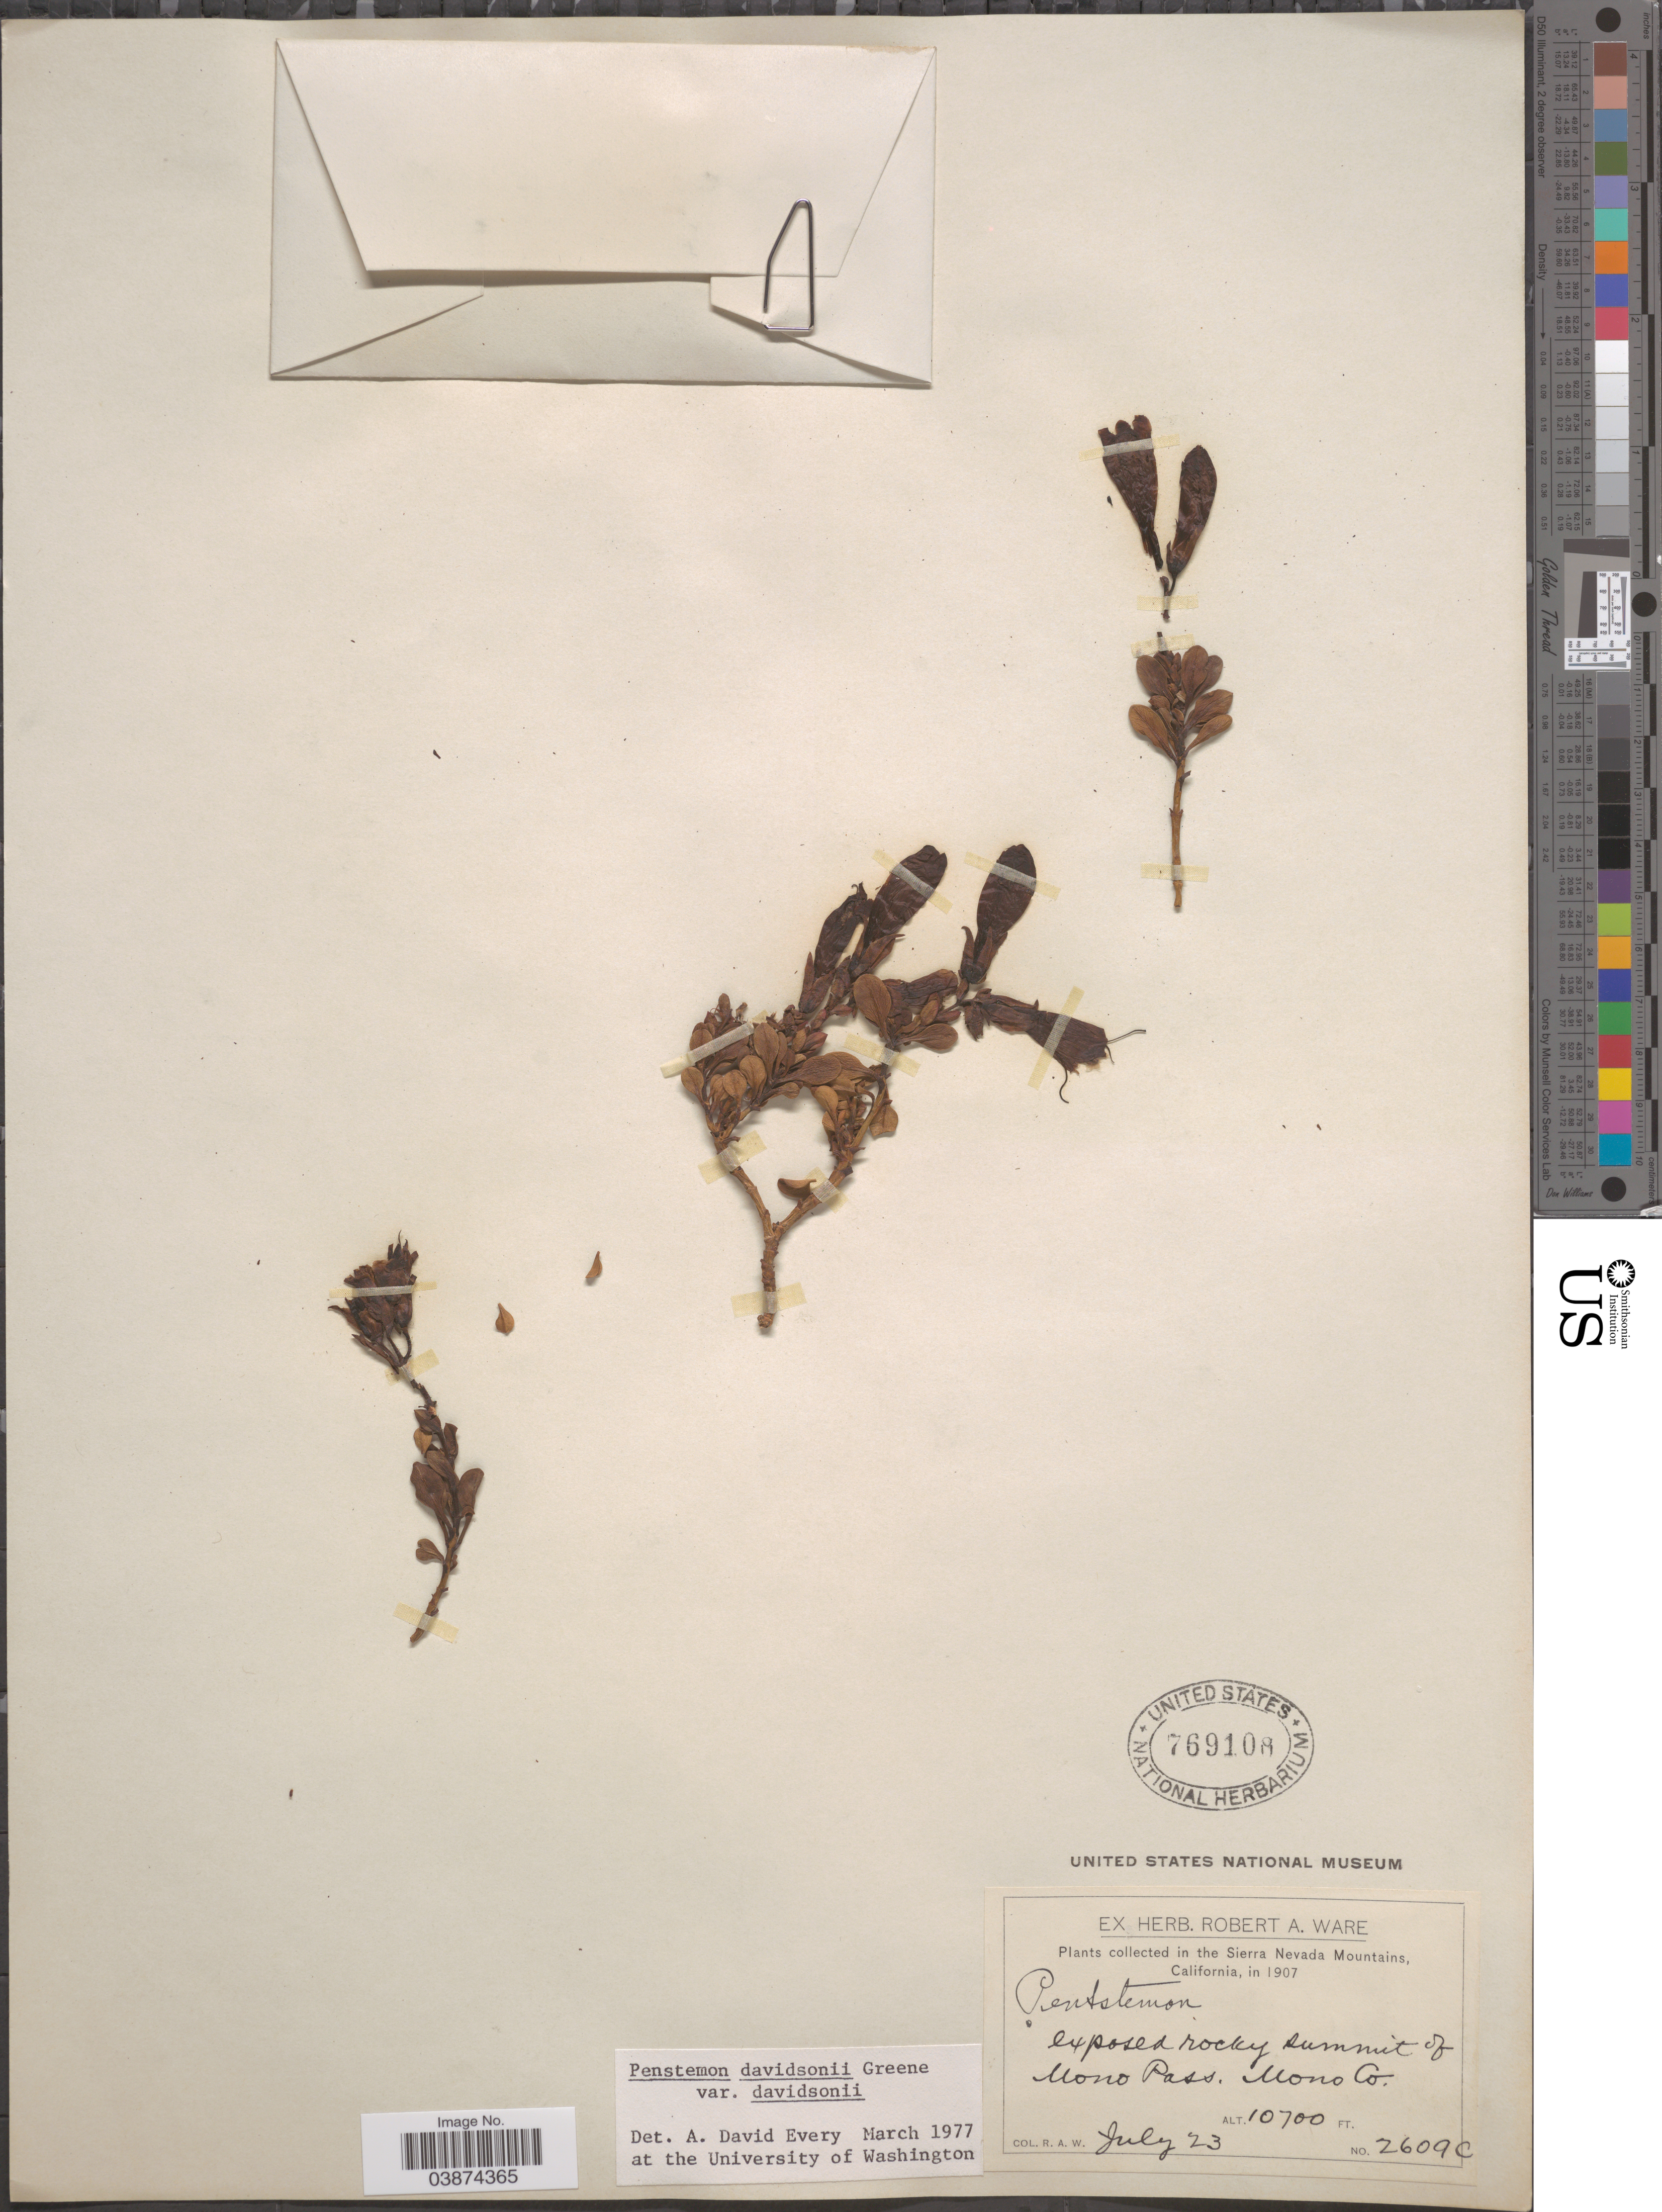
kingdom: Plantae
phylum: Tracheophyta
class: Magnoliopsida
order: Lamiales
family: Plantaginaceae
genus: Penstemon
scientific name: Penstemon davidsonii var. davidsonii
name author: Greene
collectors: R. Ware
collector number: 2609C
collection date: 1907-07-23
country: United States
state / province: California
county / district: Mono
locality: In the Sierra Nevada Mountains, exposed rocky summit of Mono Pass, Mono Co.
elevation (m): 3261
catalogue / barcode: US 769100